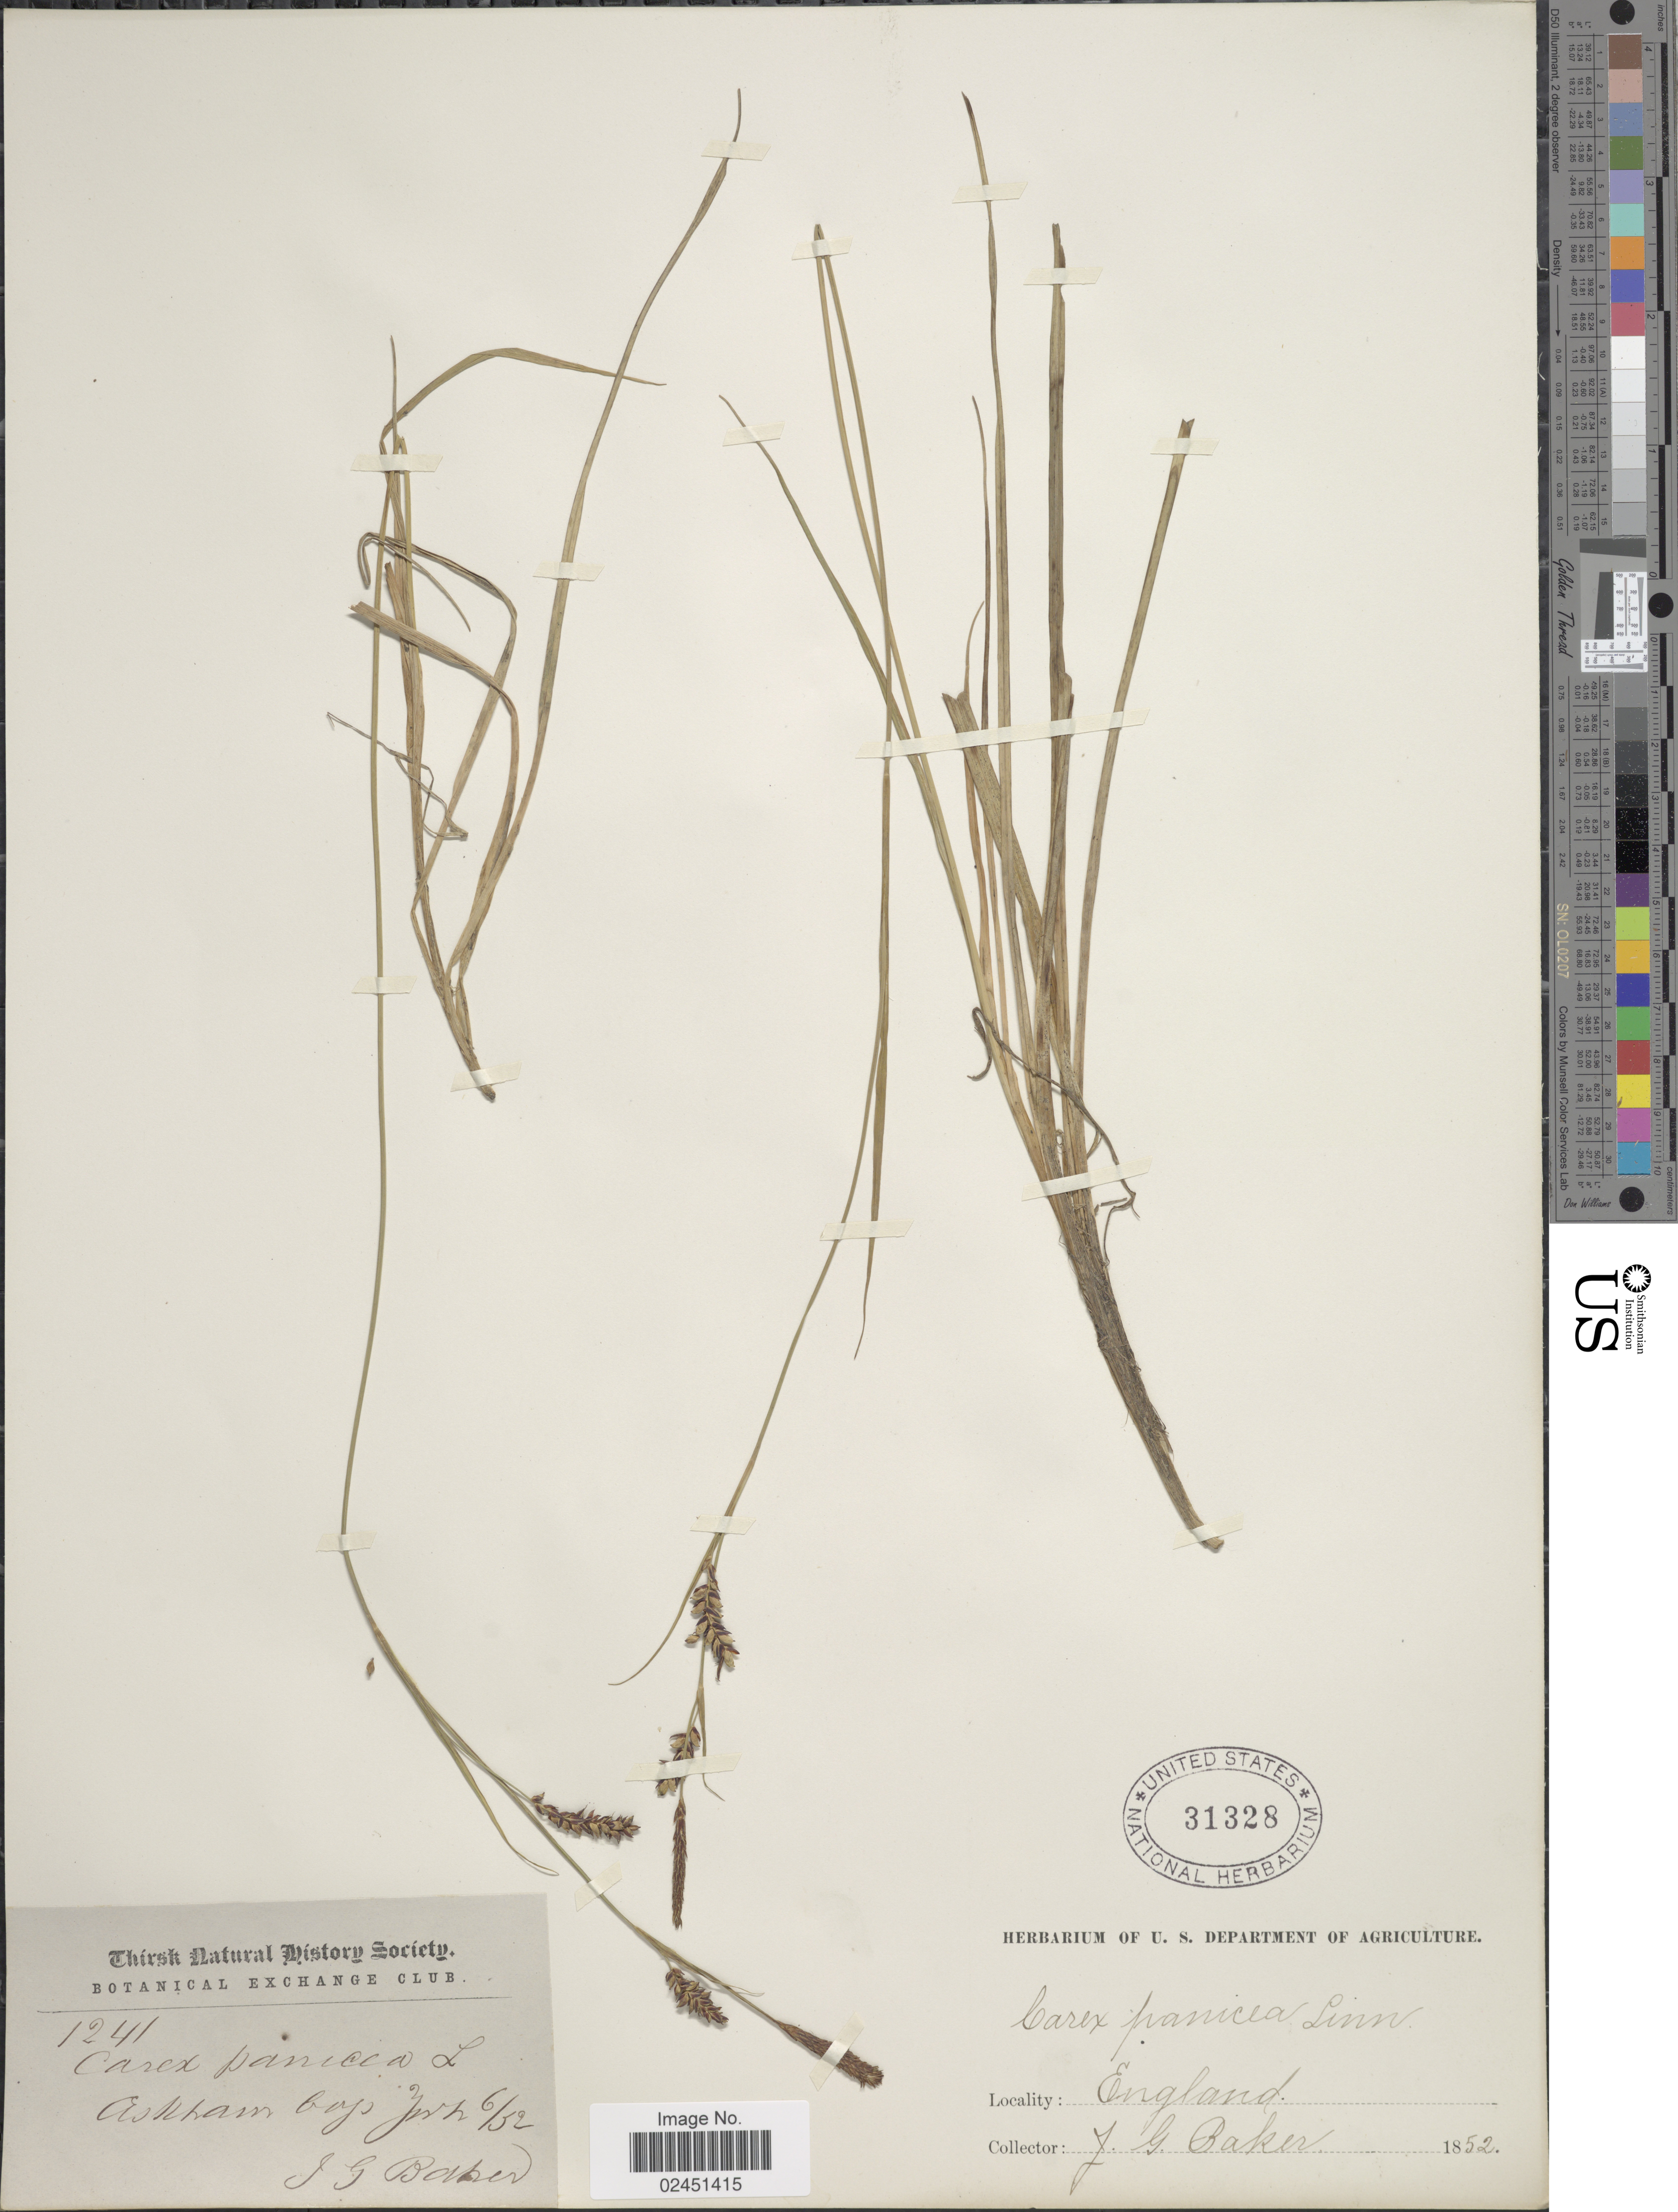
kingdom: Plantae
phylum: Tracheophyta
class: Liliopsida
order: Poales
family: Cyperaceae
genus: Carex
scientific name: Carex panicea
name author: L.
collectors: J. G. Baker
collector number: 1241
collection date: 1852-06-06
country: United Kingdom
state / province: England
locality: England, Askham bajo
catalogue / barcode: US 31328